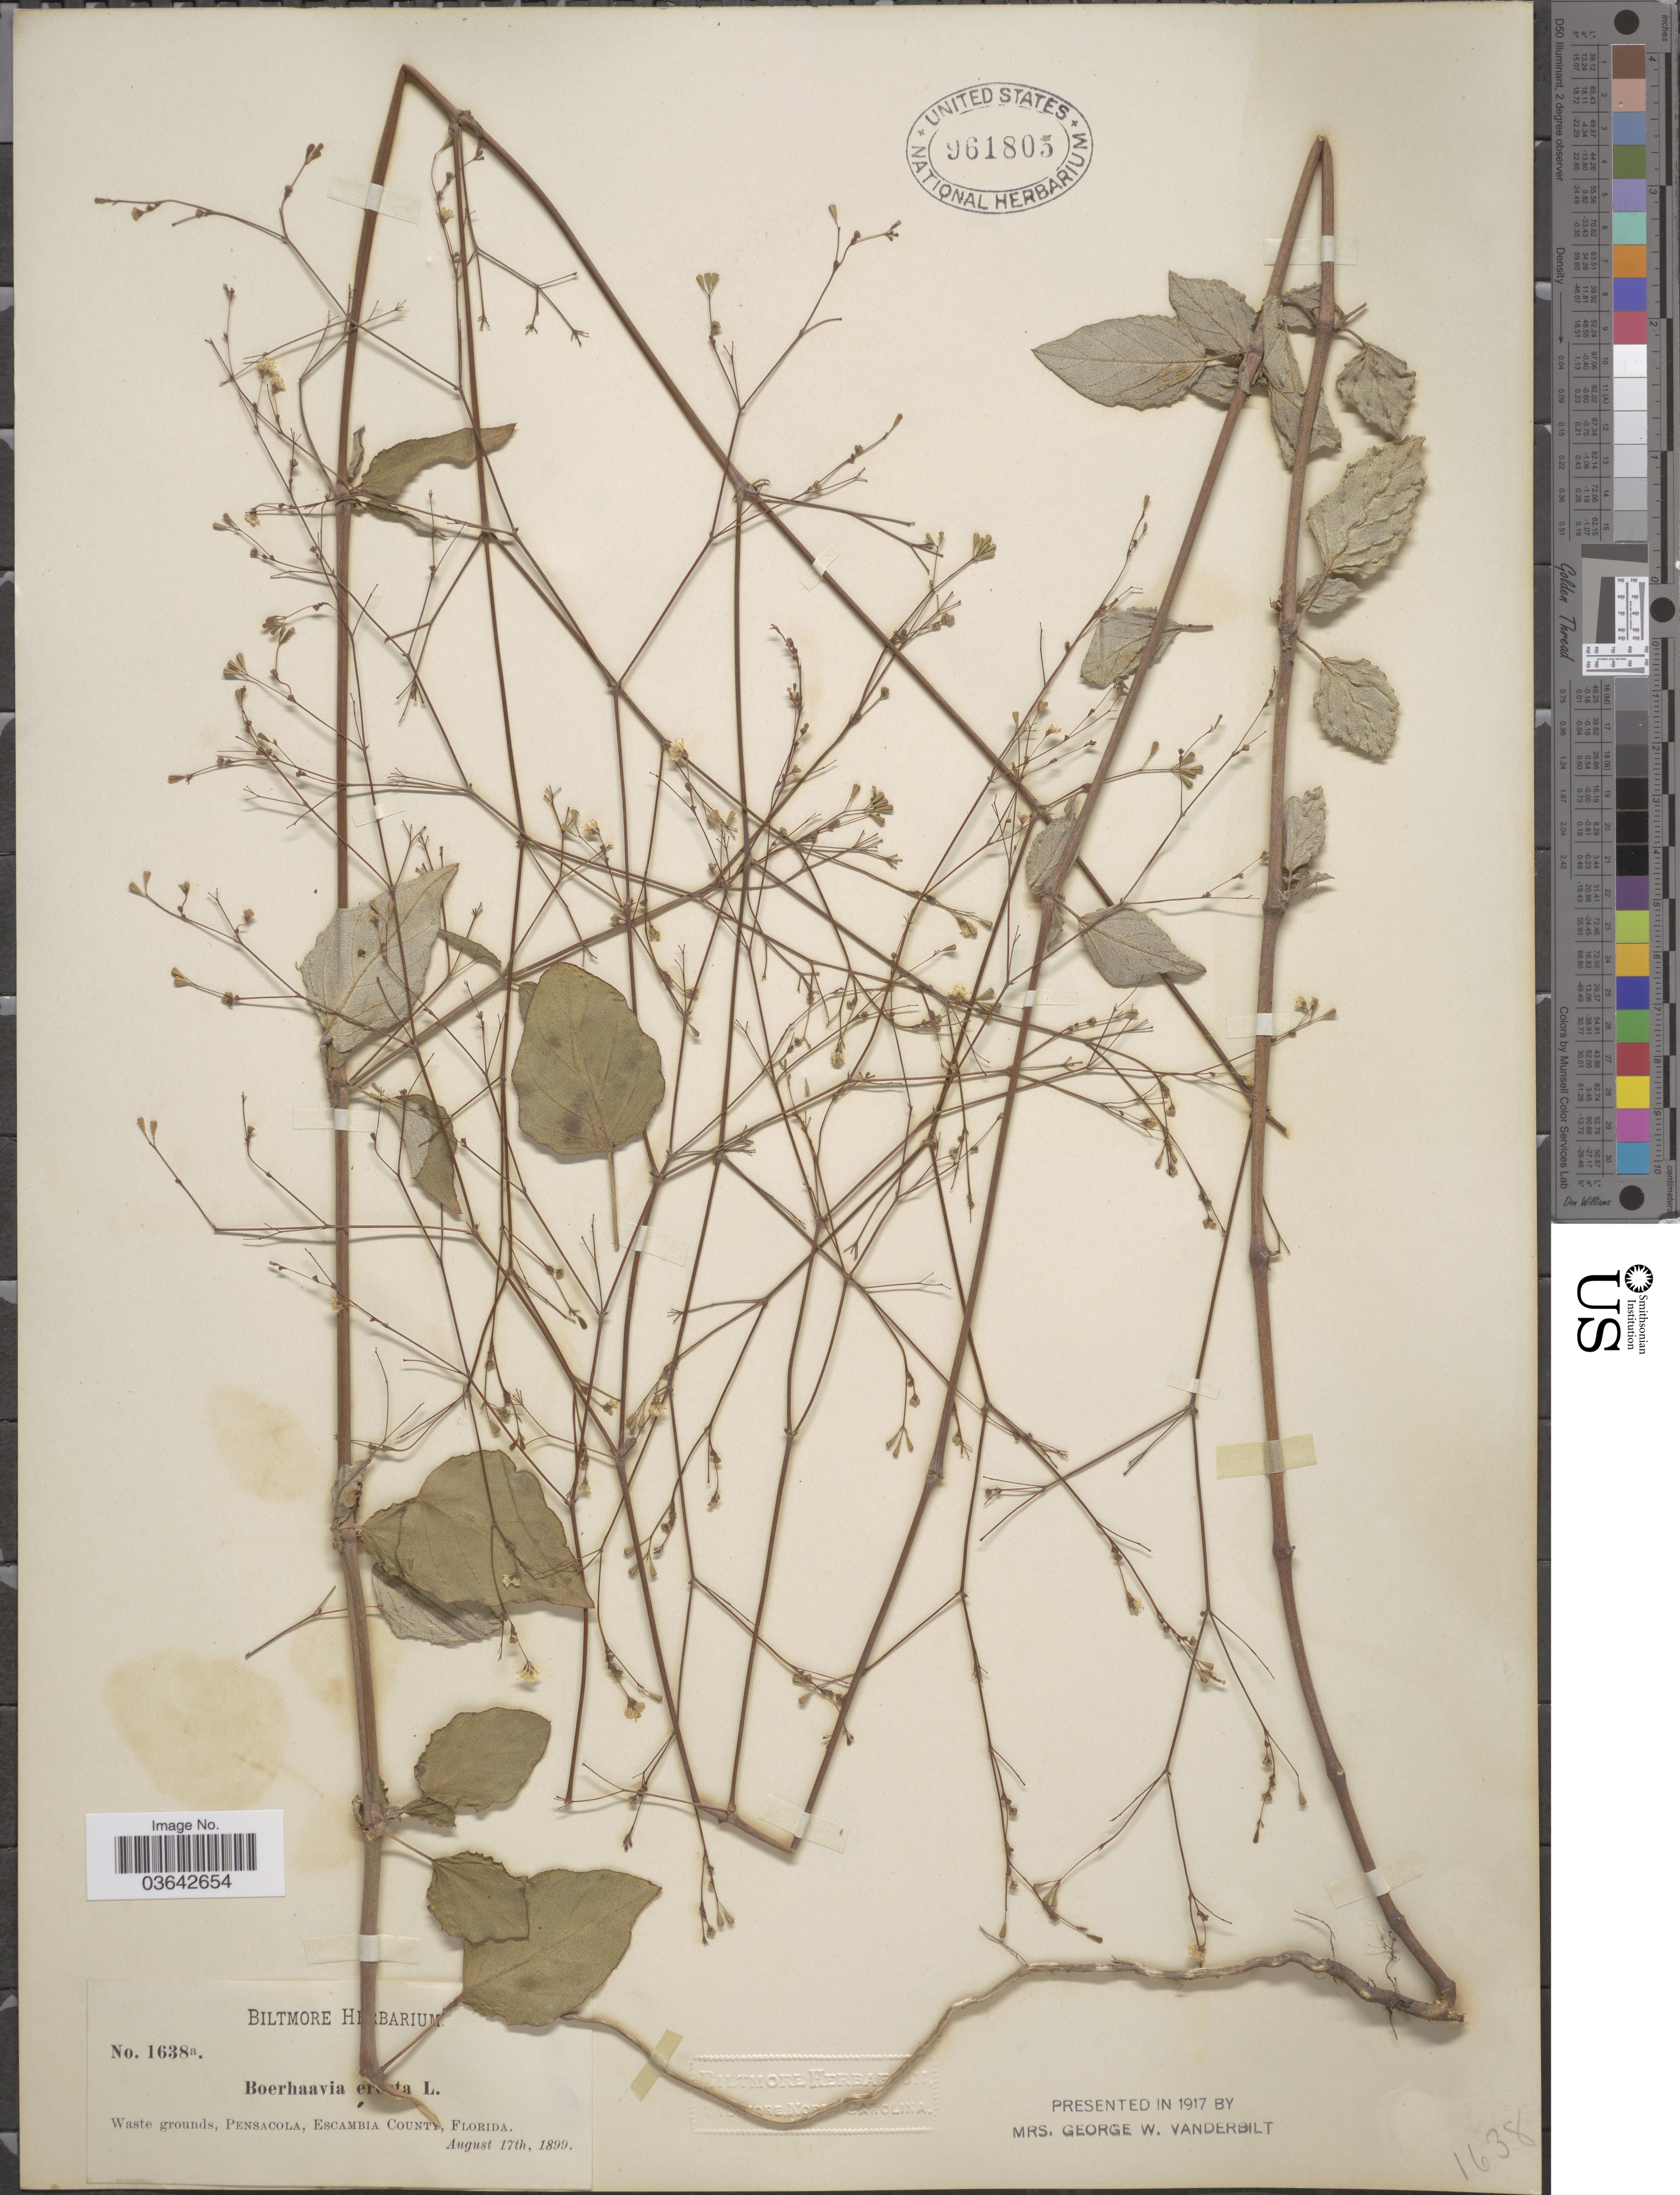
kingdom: Plantae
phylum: Tracheophyta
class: Magnoliopsida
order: Caryophyllales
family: Nyctaginaceae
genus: Boerhavia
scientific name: Boerhavia erecta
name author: L.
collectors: ex herb. Biltmore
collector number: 1638a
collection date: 1899-08-17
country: United States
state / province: Florida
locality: Waste grounds, Pensacola, Escambia County.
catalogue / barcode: US 961805